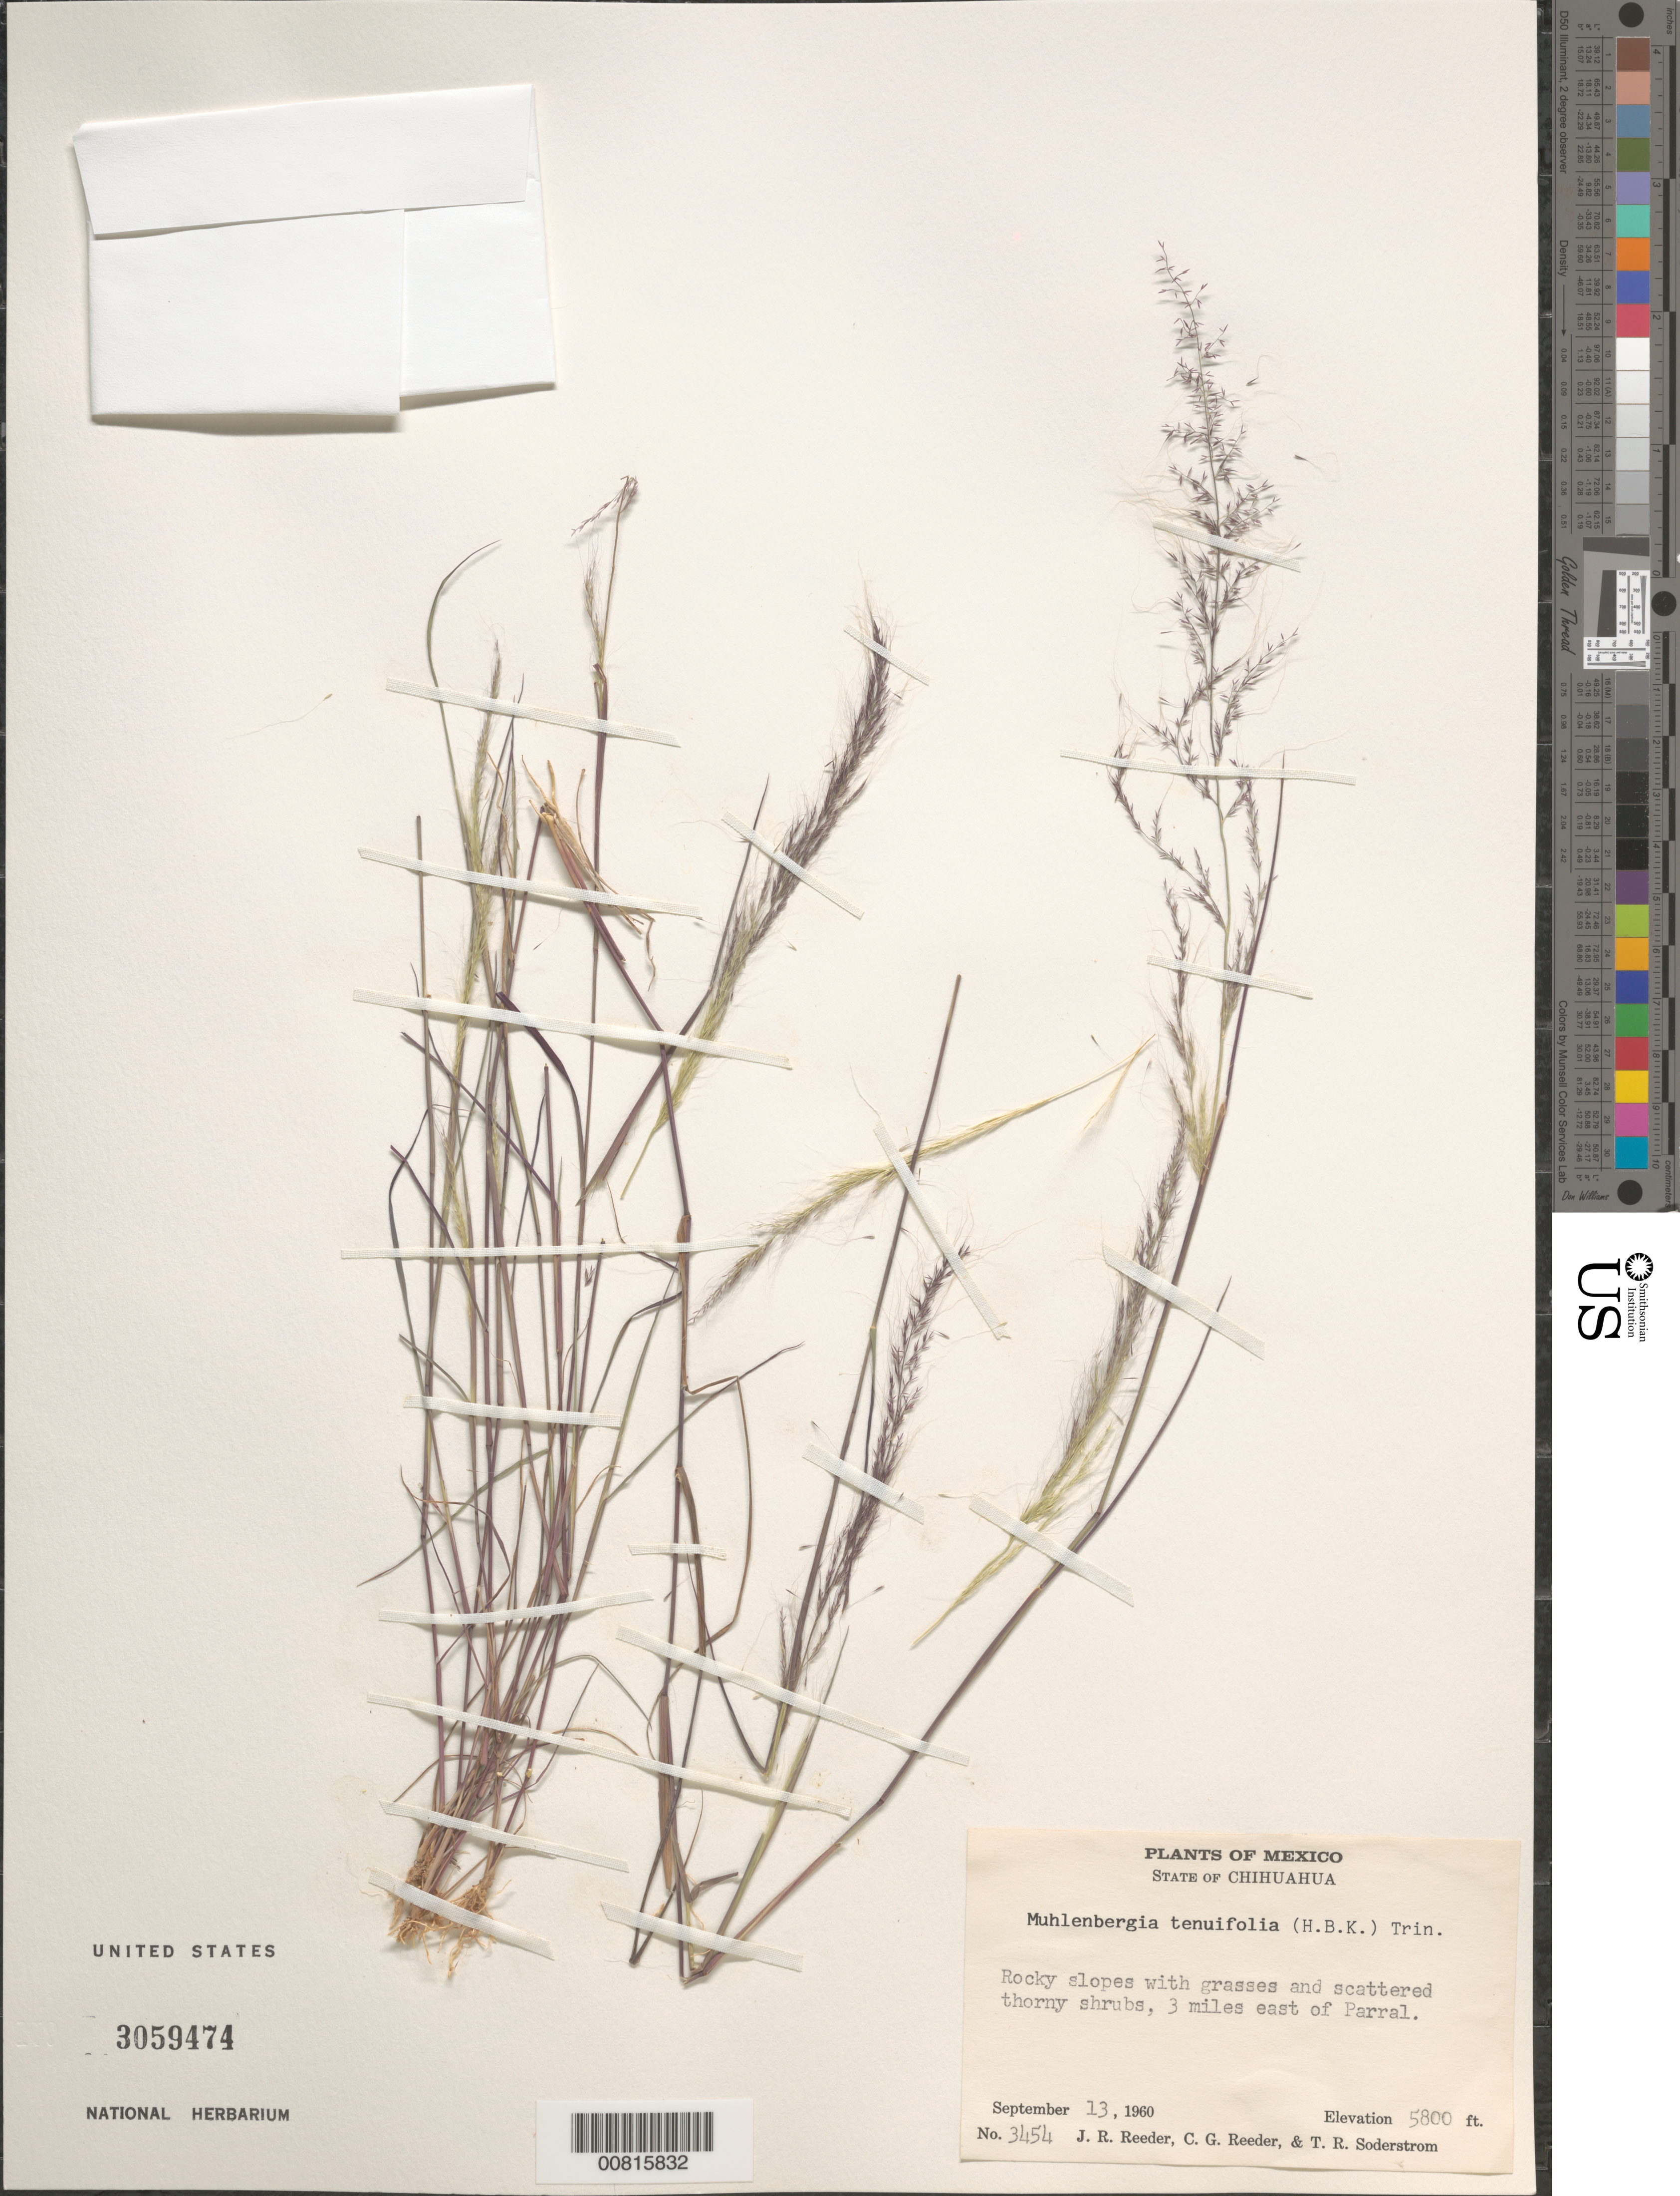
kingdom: Plantae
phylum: Tracheophyta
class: Liliopsida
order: Poales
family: Poaceae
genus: Muhlenbergia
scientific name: Muhlenbergia tenuifolia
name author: (Kunth) Kunth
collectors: J. R. Reeder & C. G. Reeder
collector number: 3454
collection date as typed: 13 Sep 1960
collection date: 1960-09-13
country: Mexico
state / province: Chihuahua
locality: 3 mi E of Parral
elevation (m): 1768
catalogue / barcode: US 3059474